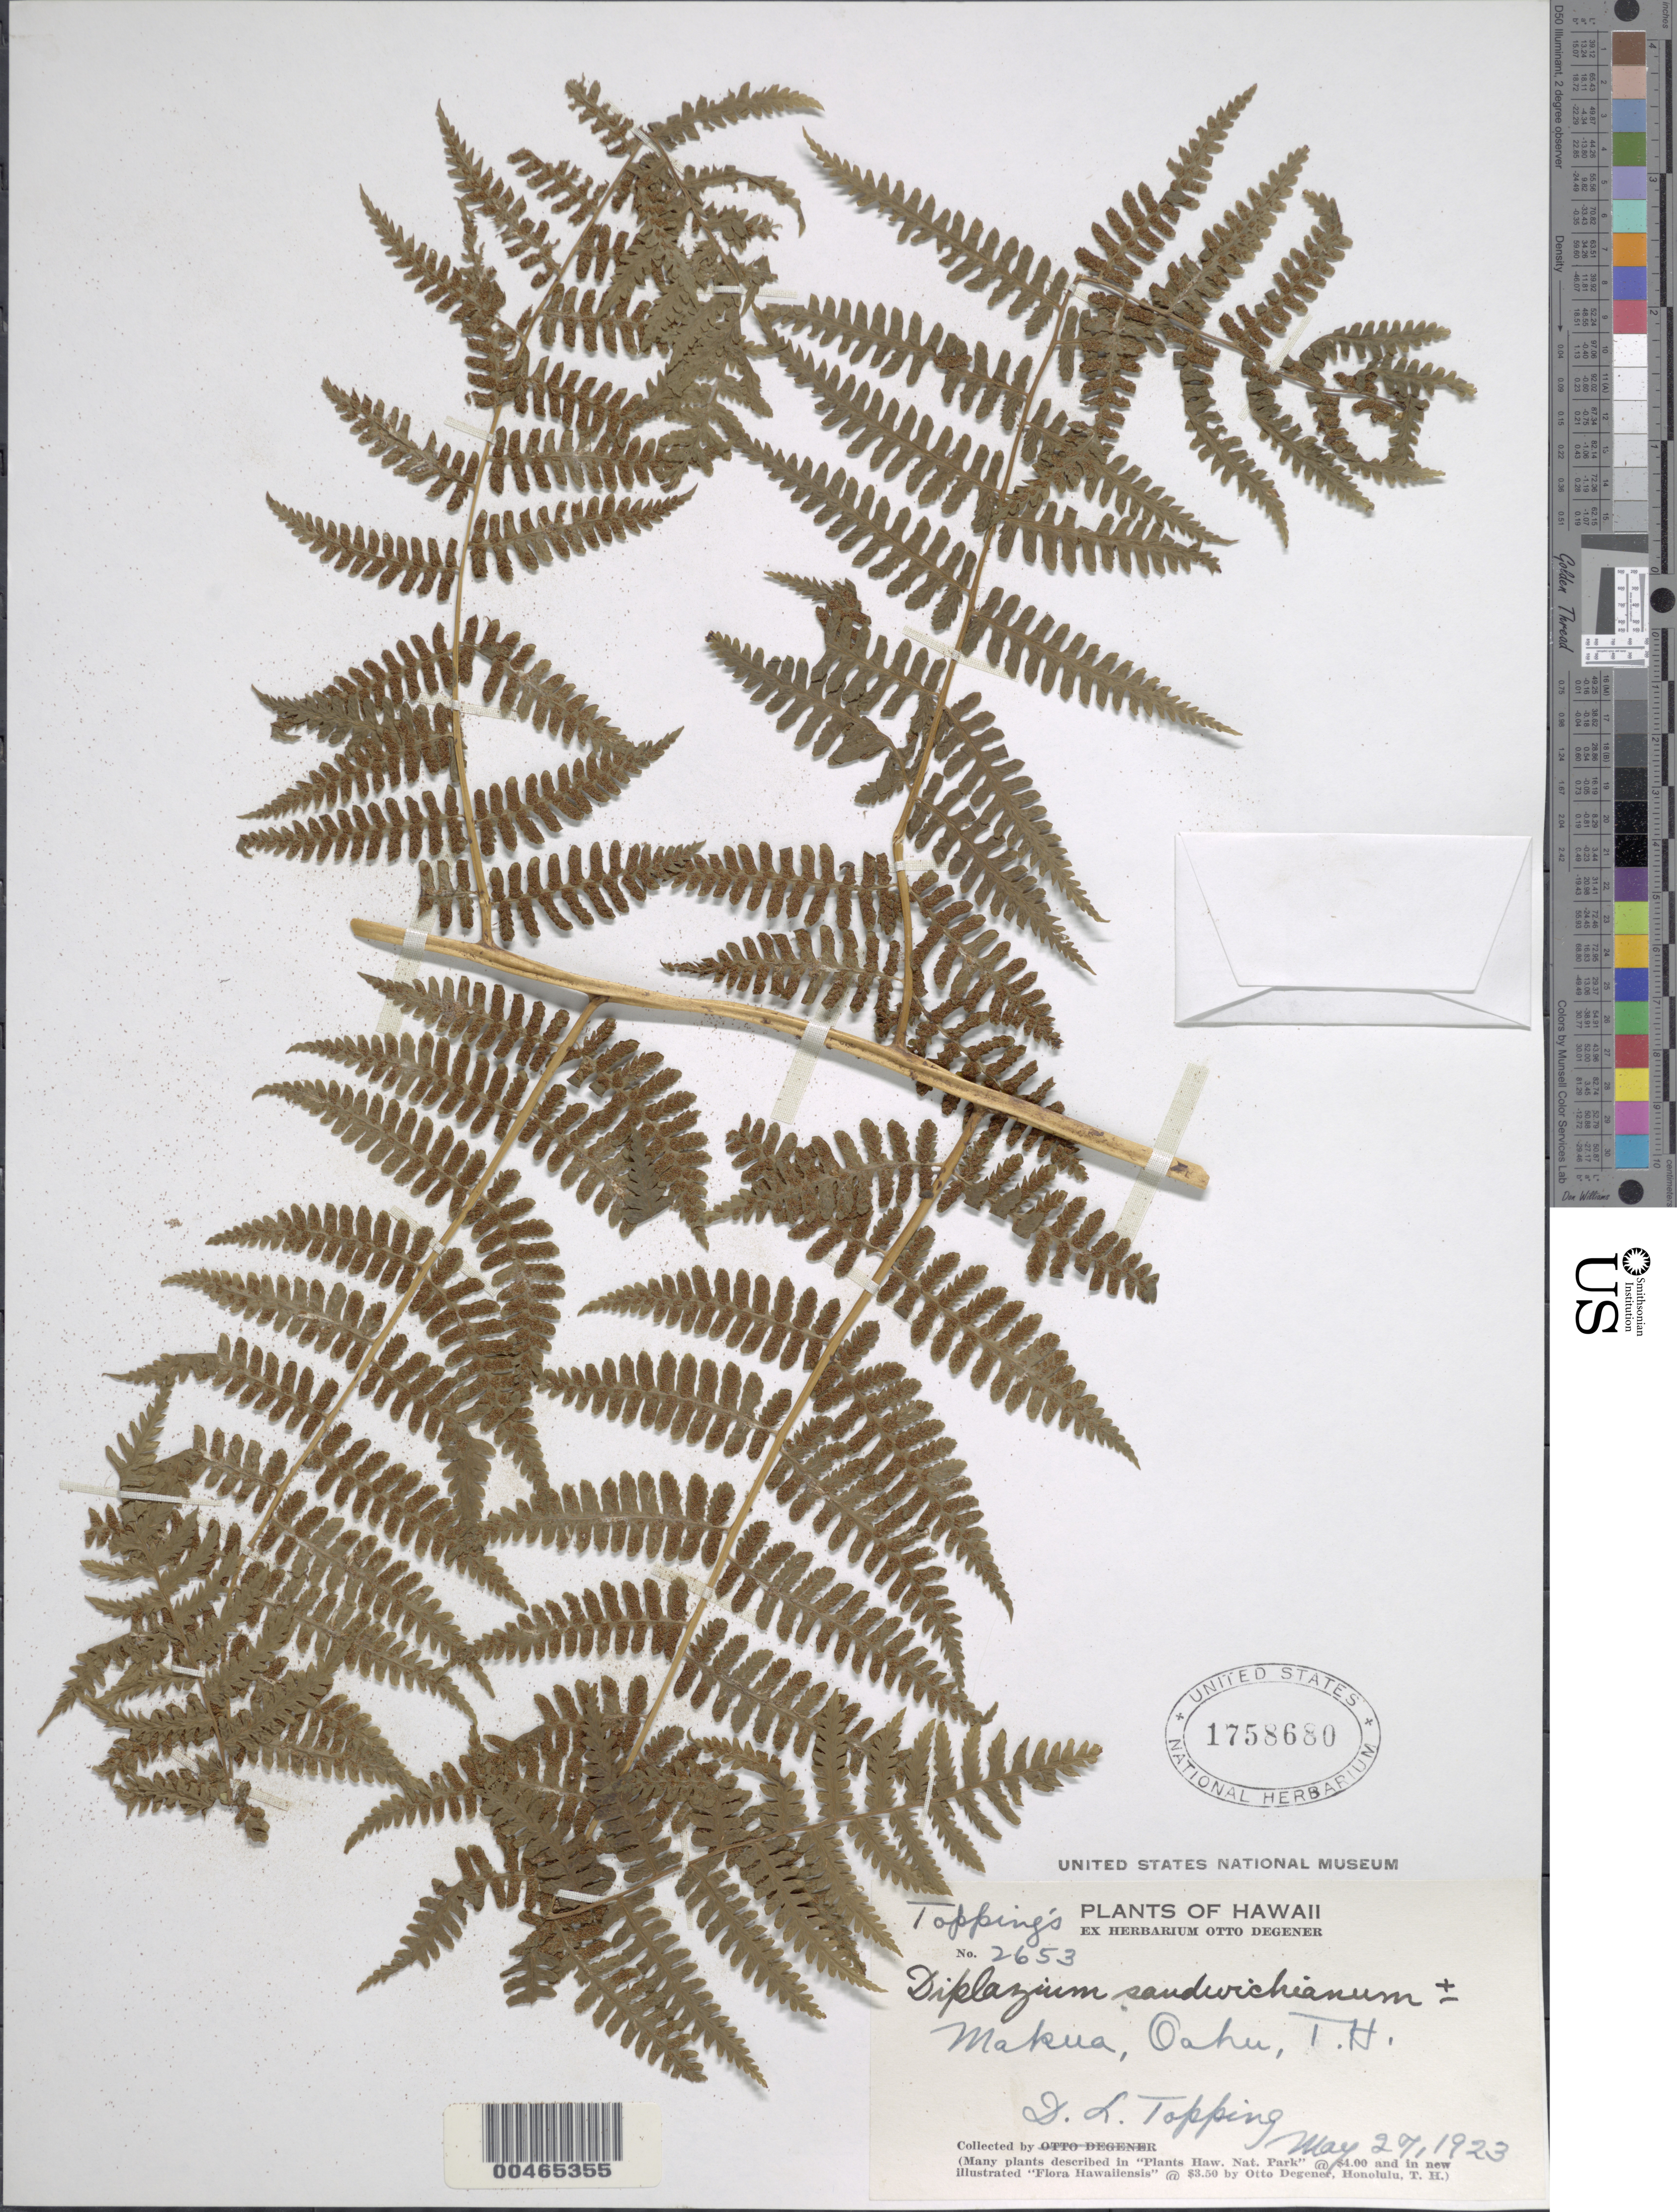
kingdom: Plantae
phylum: Tracheophyta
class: Polypodiopsida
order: Polypodiales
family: Athyriaceae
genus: Diplazium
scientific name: Diplazium sandwichianum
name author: (C. Presl) Diels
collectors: D. L. Topping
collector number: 2653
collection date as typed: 27 May 1923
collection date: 1923-05-27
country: United States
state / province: Hawaii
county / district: Honolulu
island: Oahu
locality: Makua, Oahu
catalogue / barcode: US 1758680